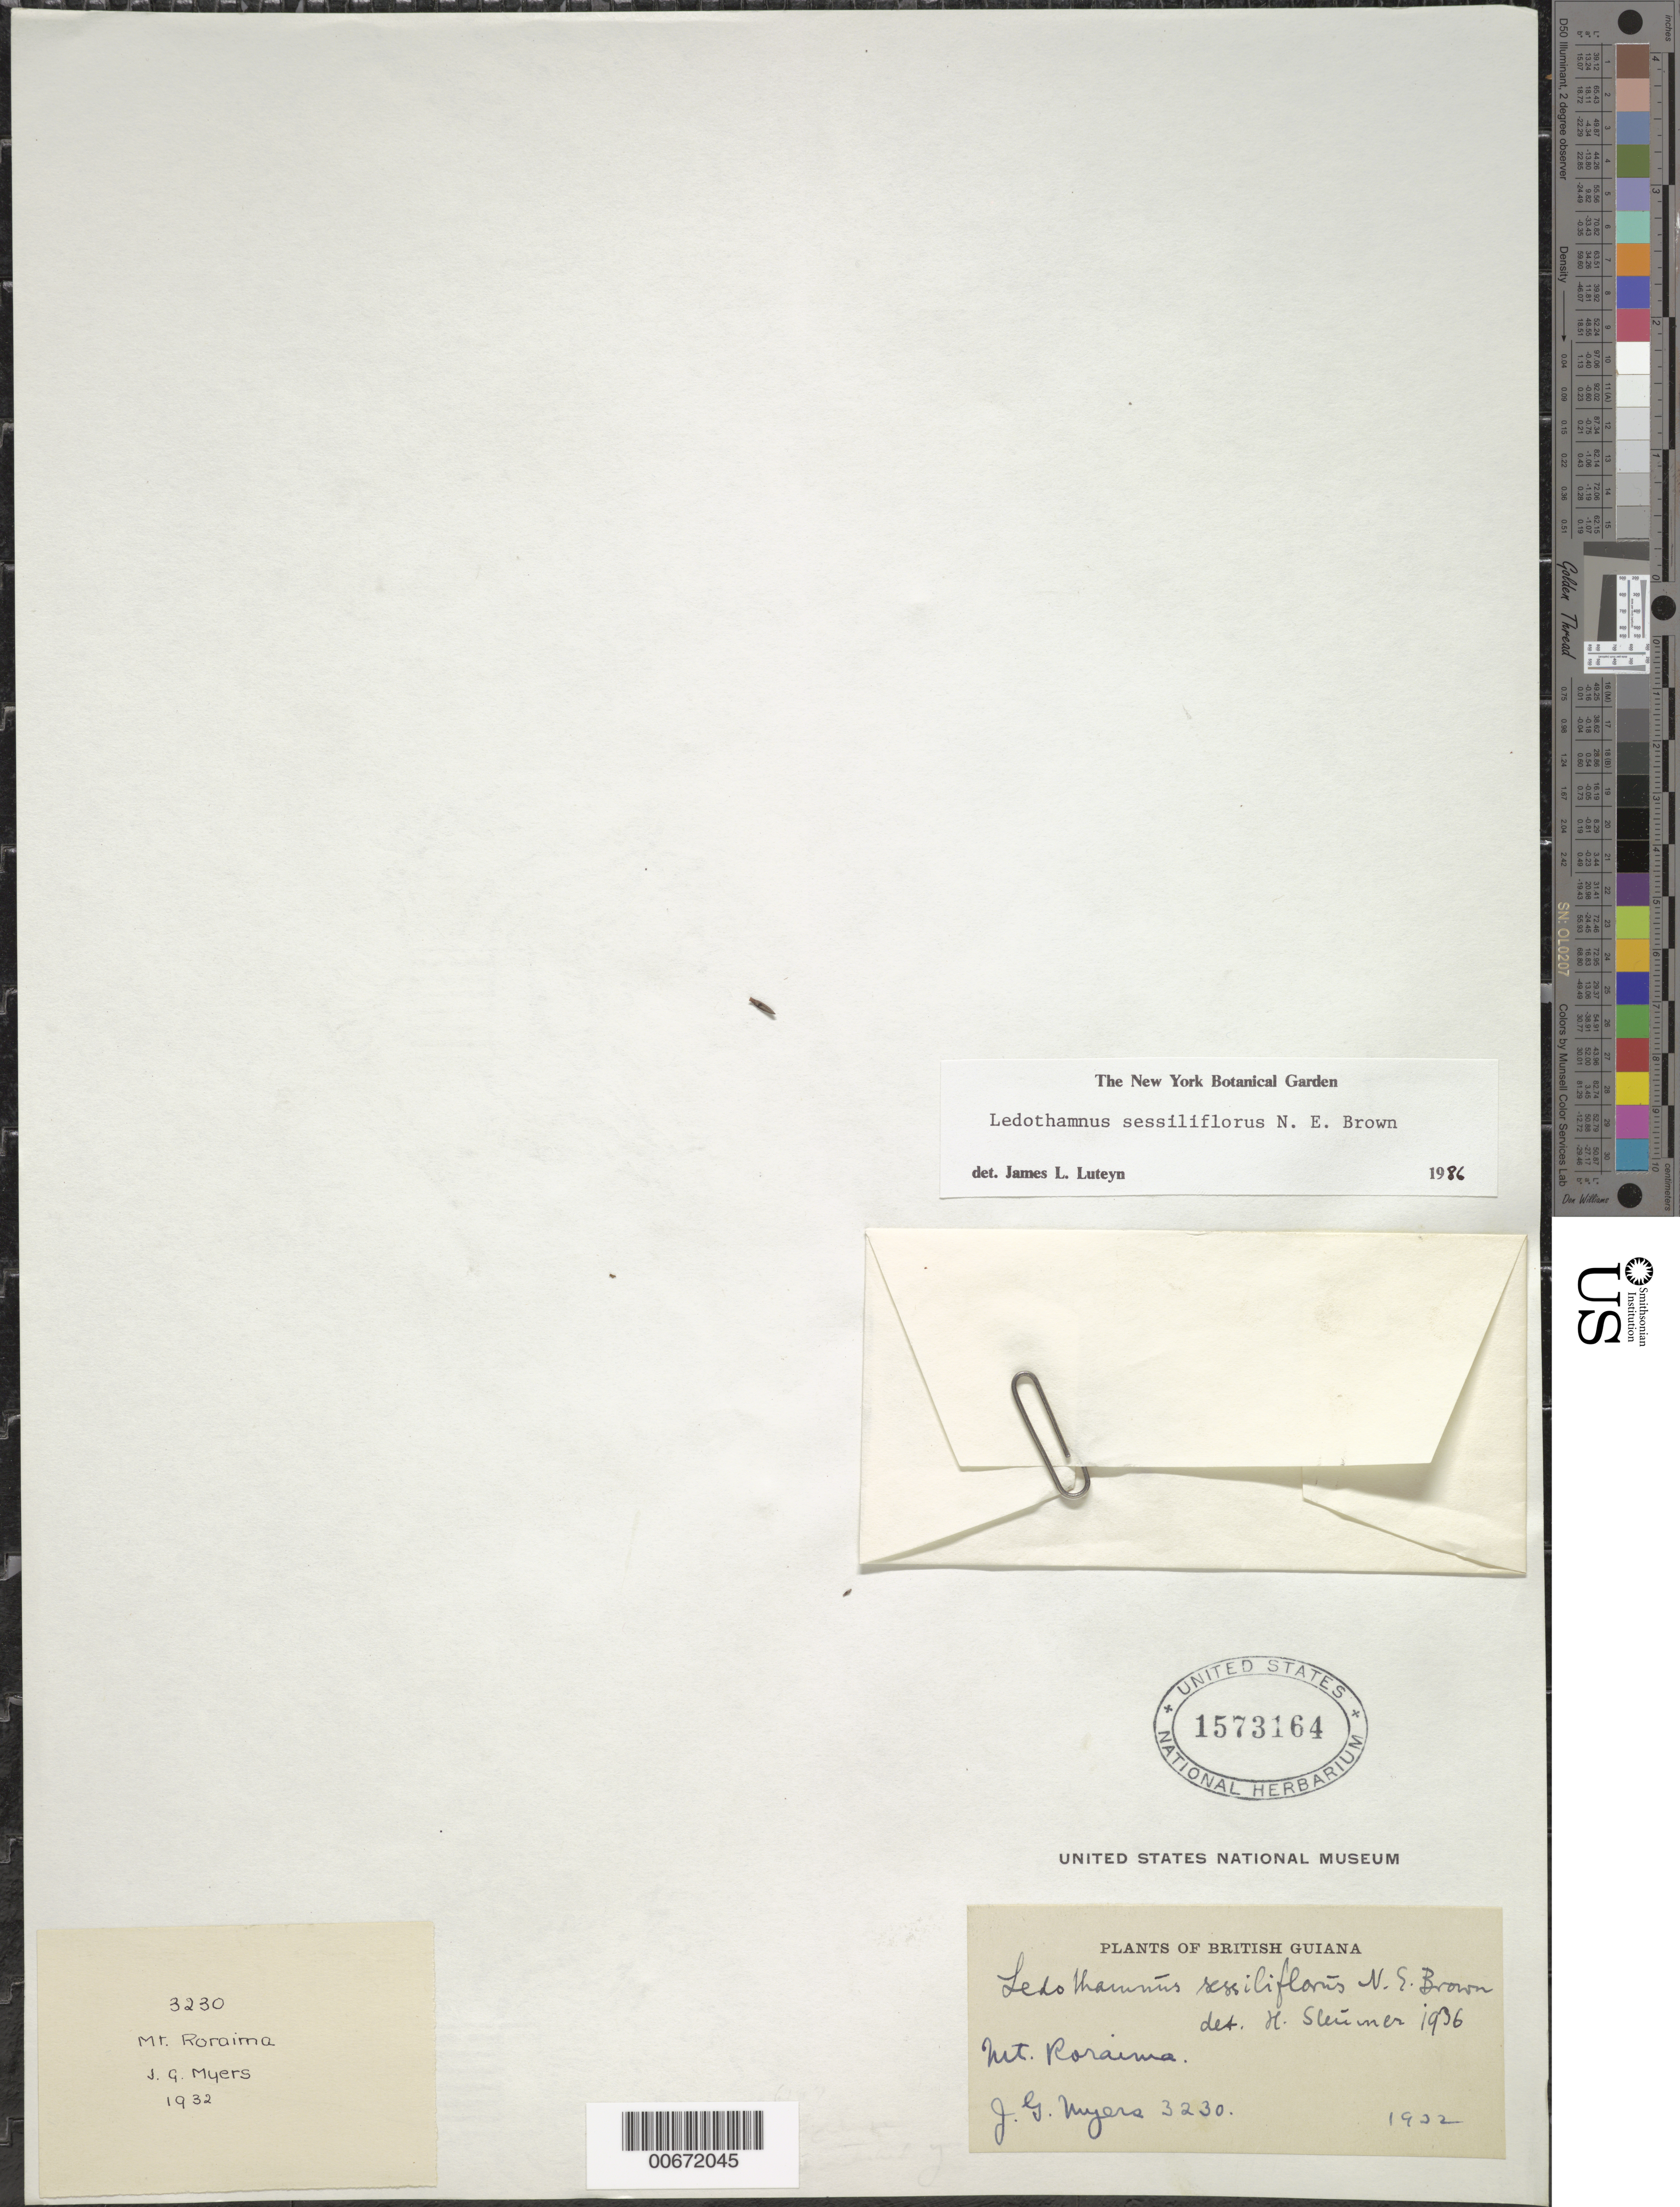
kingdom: Plantae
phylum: Tracheophyta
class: Magnoliopsida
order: Ericales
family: Ericaceae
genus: Ledothamnus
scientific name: Ledothamnus sessiliflorus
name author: N.E. Br.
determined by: Luteyn, J. L.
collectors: J. Myers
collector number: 3230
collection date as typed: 1932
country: Guyana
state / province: Cuyuni-Mazaruni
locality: Mt. Roraima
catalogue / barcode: US 1573164